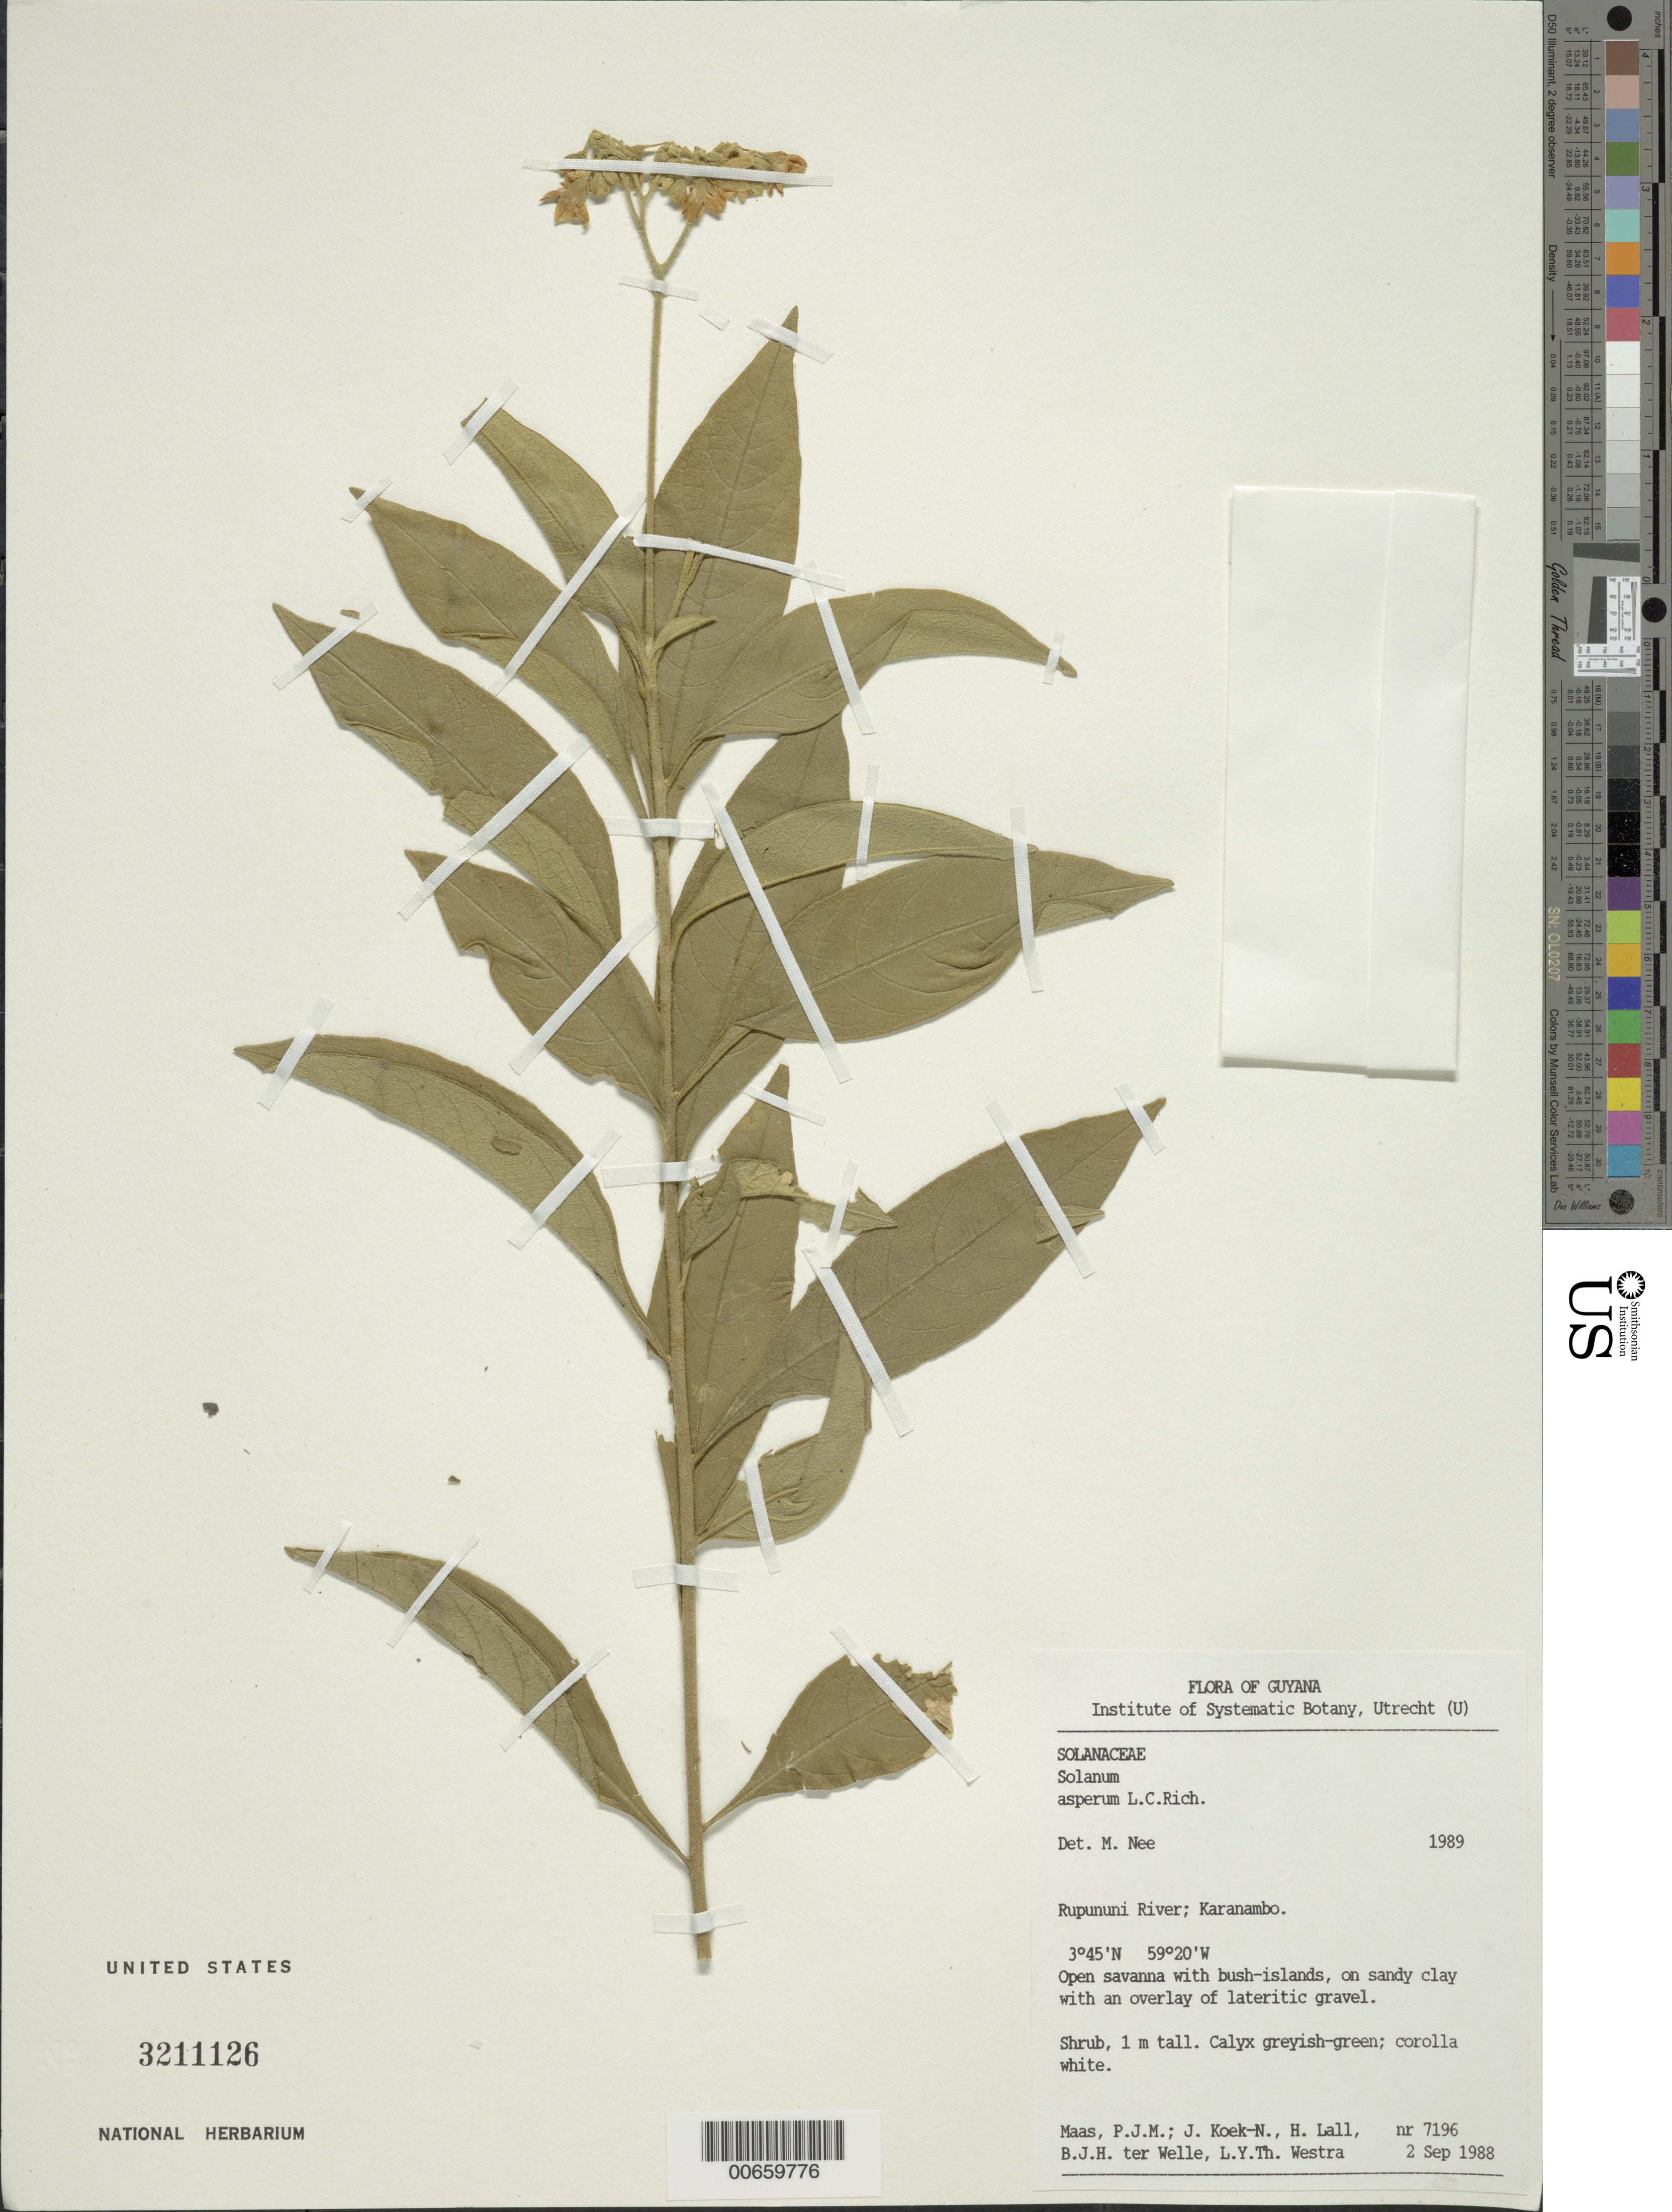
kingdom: Plantae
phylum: Tracheophyta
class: Magnoliopsida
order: Solanales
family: Solanaceae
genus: Solanum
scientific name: Solanum asperum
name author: Rich.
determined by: Nee, Michael H.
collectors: P. Maas, J. Westra, J. Koek-Noorman, H. Lall & B. Welle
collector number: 7196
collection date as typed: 9 Sep 1988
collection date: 1988-09-09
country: Guyana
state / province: U. Takutu-U. Essequibo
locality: Karanambo, Rupununi River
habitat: open savanna, sandy clay with lateritic gravel overlay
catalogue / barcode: US 3211126